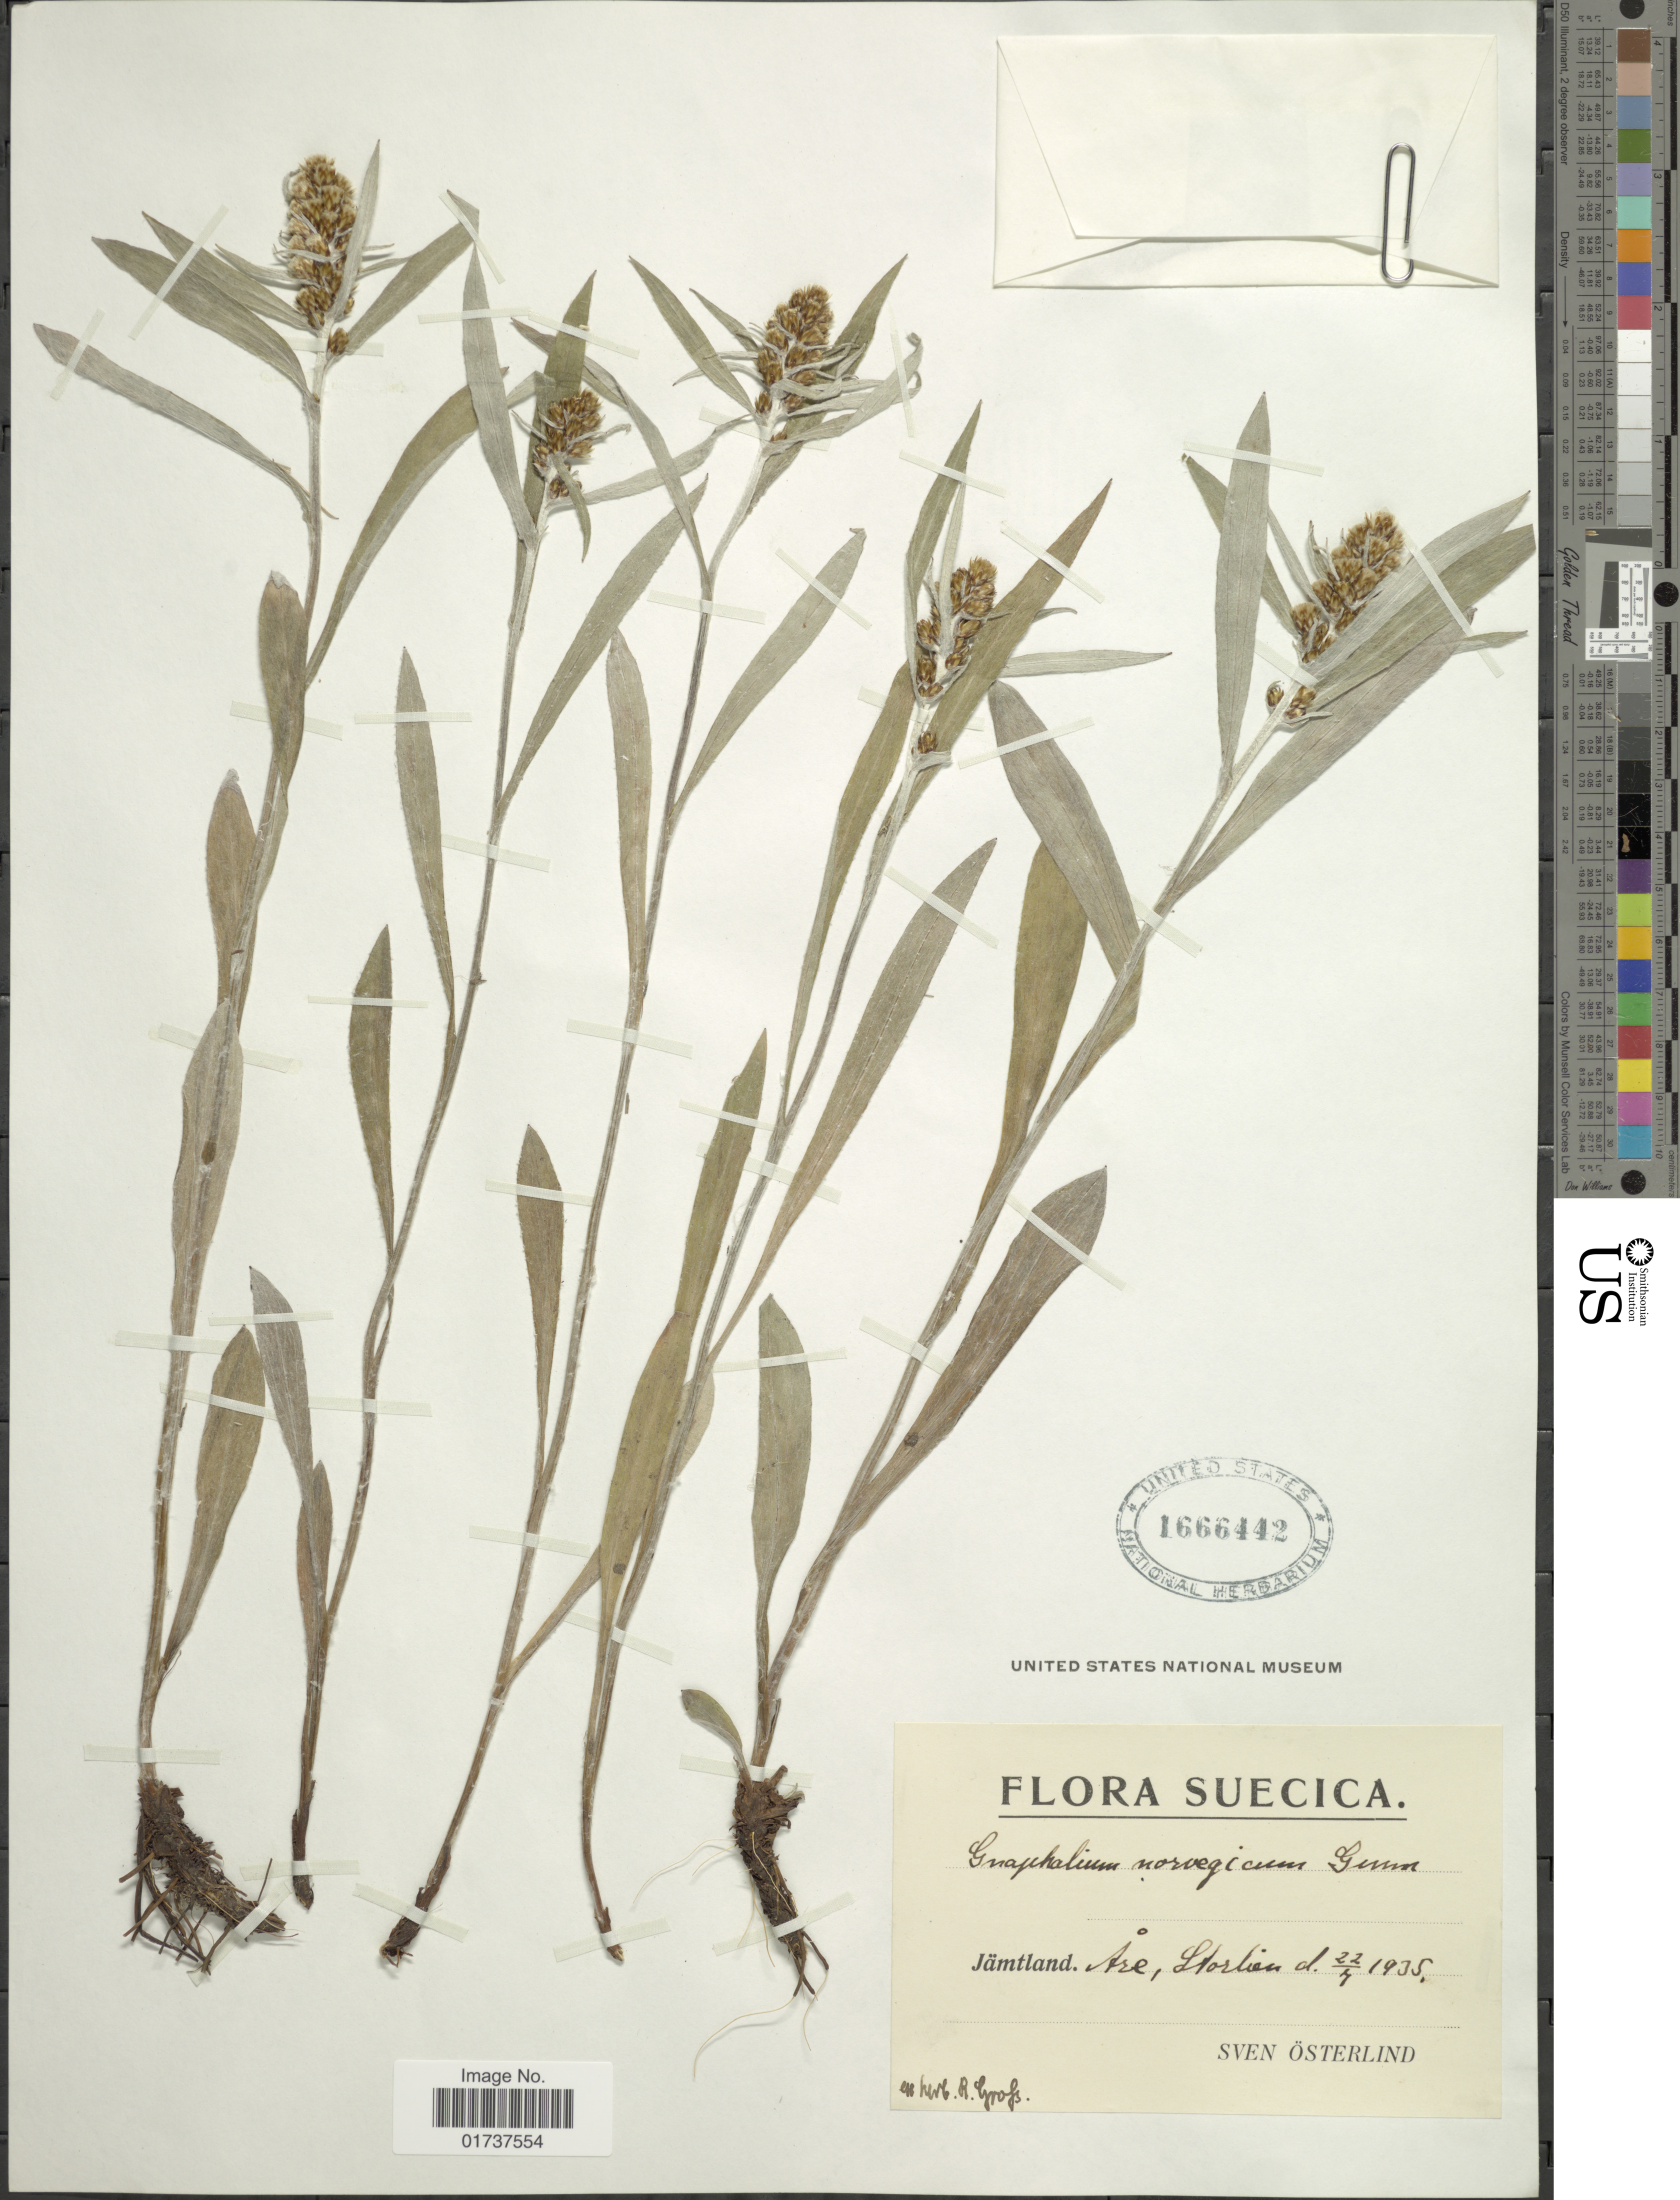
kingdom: Plantae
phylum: Tracheophyta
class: Magnoliopsida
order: Asterales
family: Asteraceae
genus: Gnaphalium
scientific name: Gnaphalium norvegicum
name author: Gunnerus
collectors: S. Osterlind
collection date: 1935-04-22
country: Sweden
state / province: Jämtland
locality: Are, Stortien, Suecica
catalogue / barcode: US 1666442